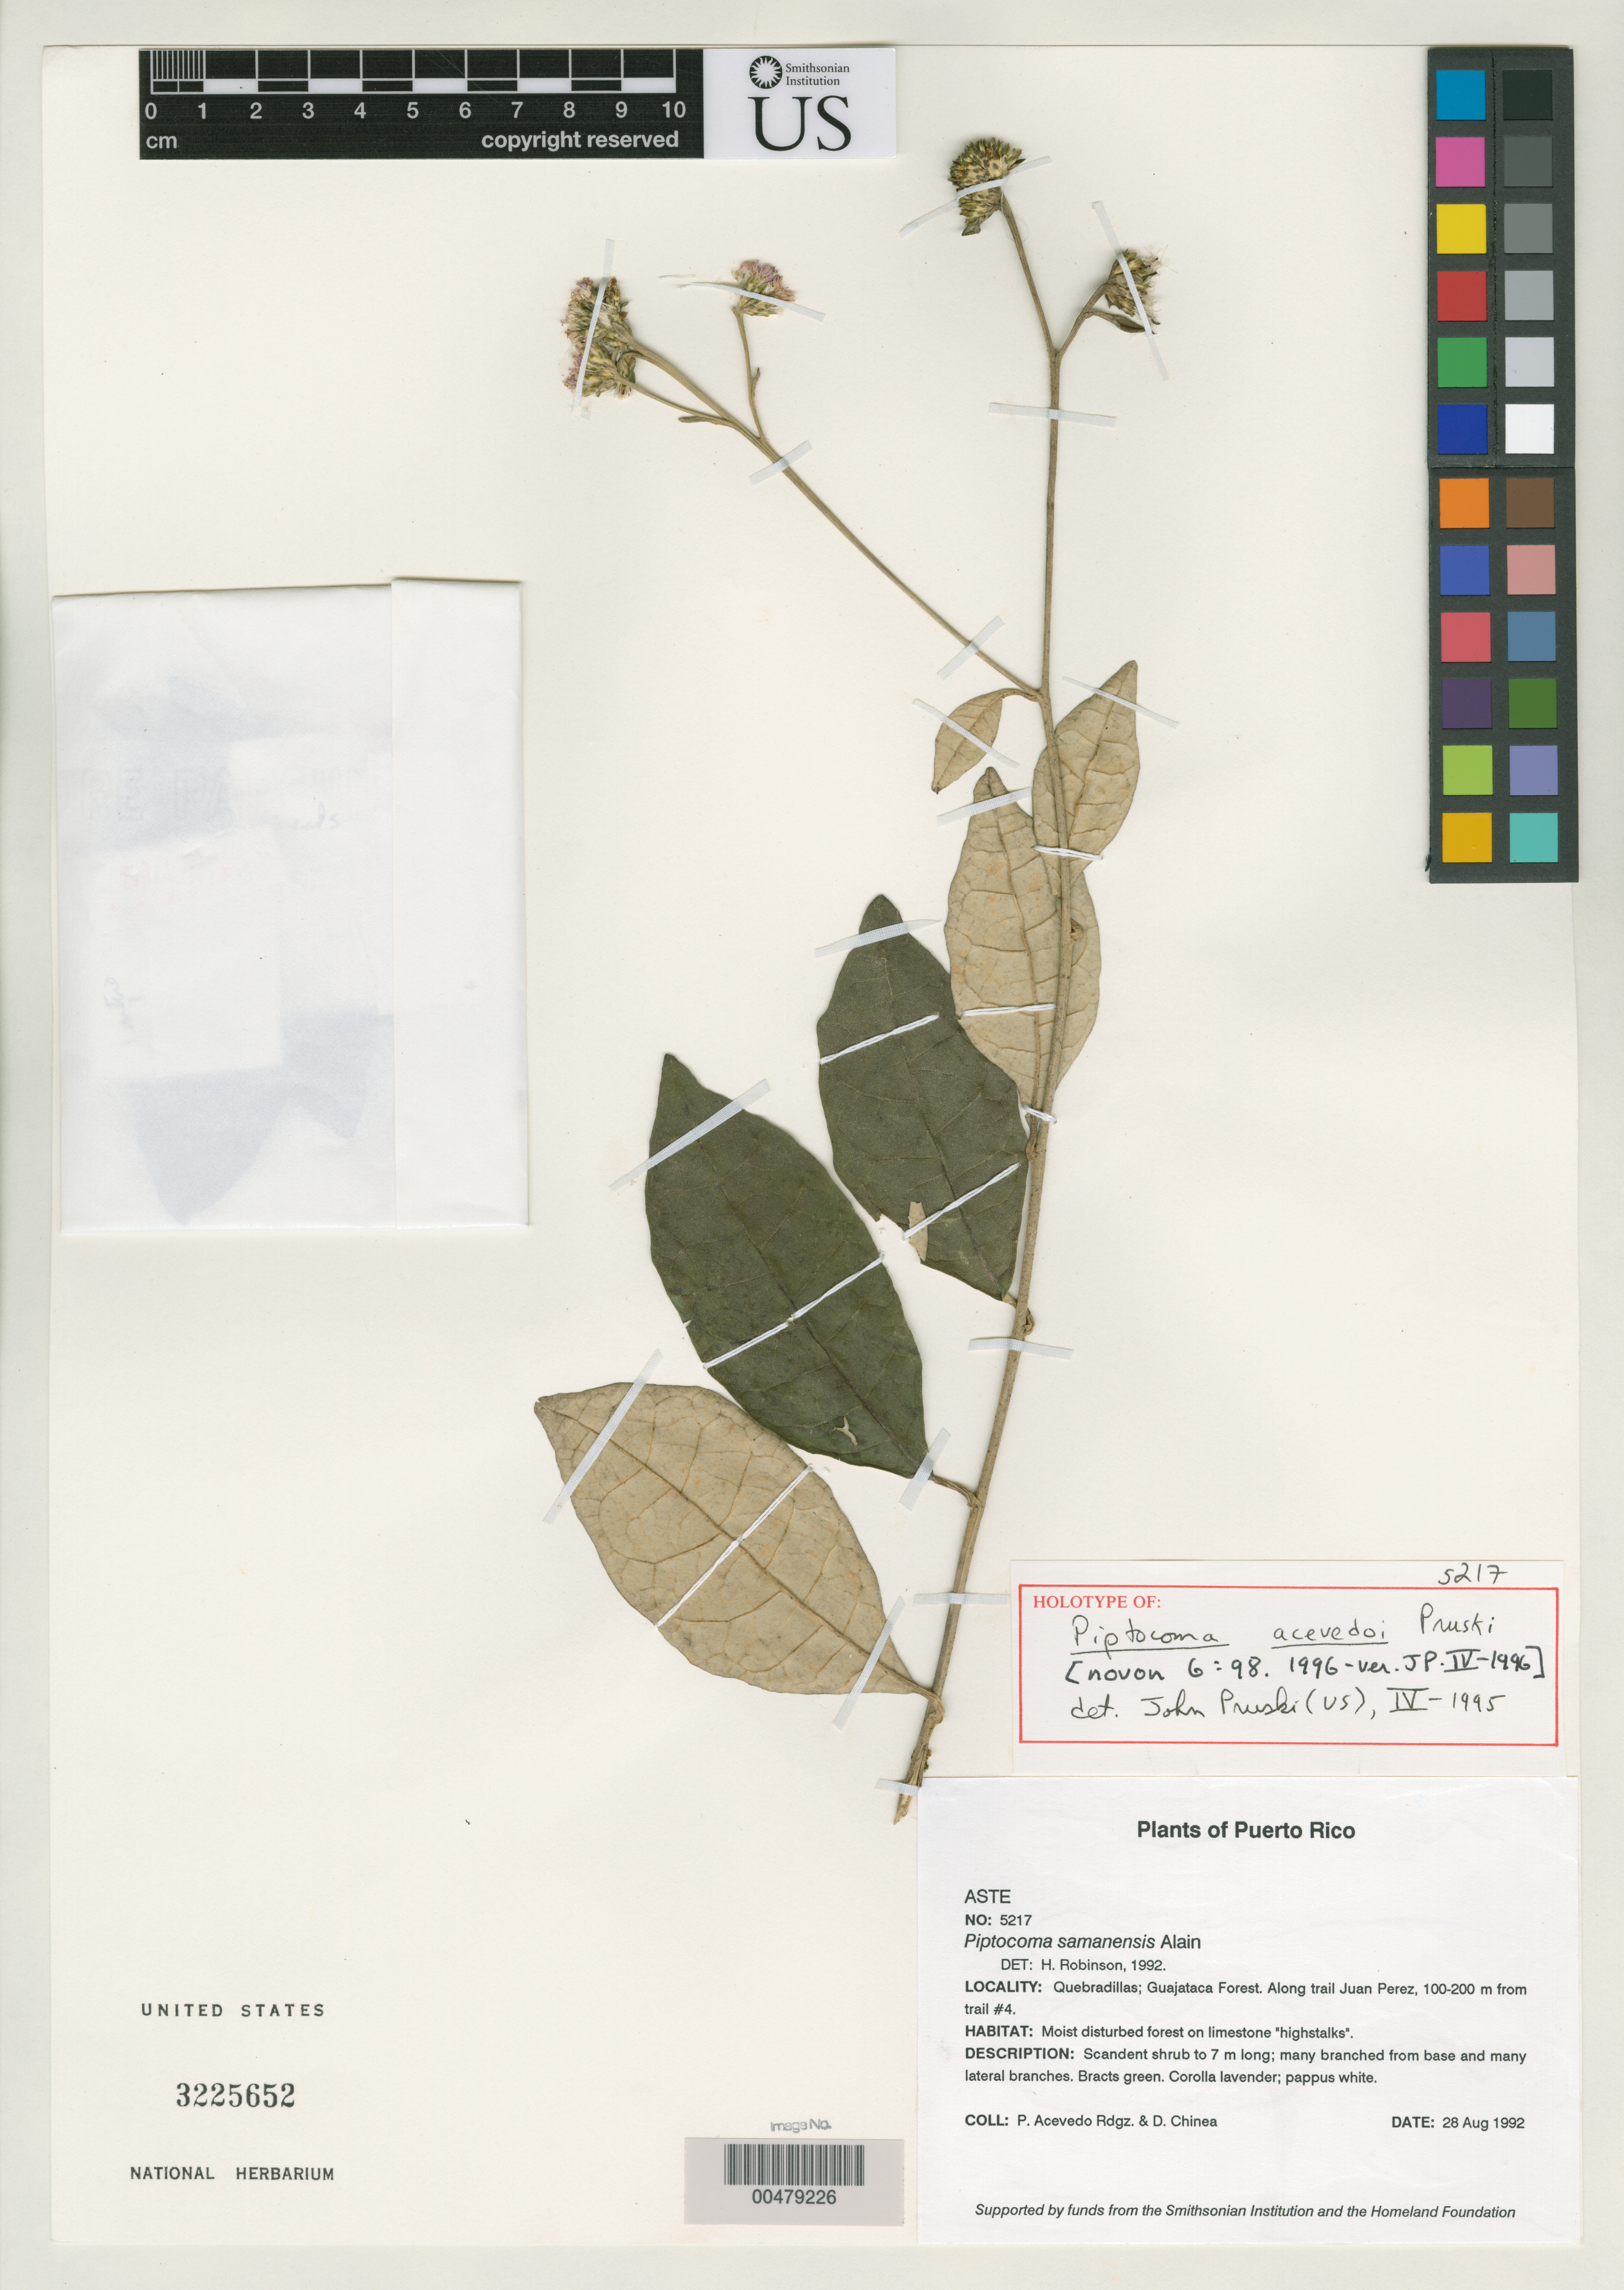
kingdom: Plantae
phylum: Tracheophyta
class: Magnoliopsida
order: Asterales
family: Asteraceae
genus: Piptocoma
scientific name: Piptocoma acevedoi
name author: Pruski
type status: Holotype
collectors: P. Acevedo-Rodr. & D. Chinea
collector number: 5217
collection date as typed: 28 Aug 1992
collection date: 1992-08-28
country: Puerto Rico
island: Puerto Rico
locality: Quebradillas, Guajataca Forest, along trail Juan Perez.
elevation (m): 100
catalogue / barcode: US 3225652